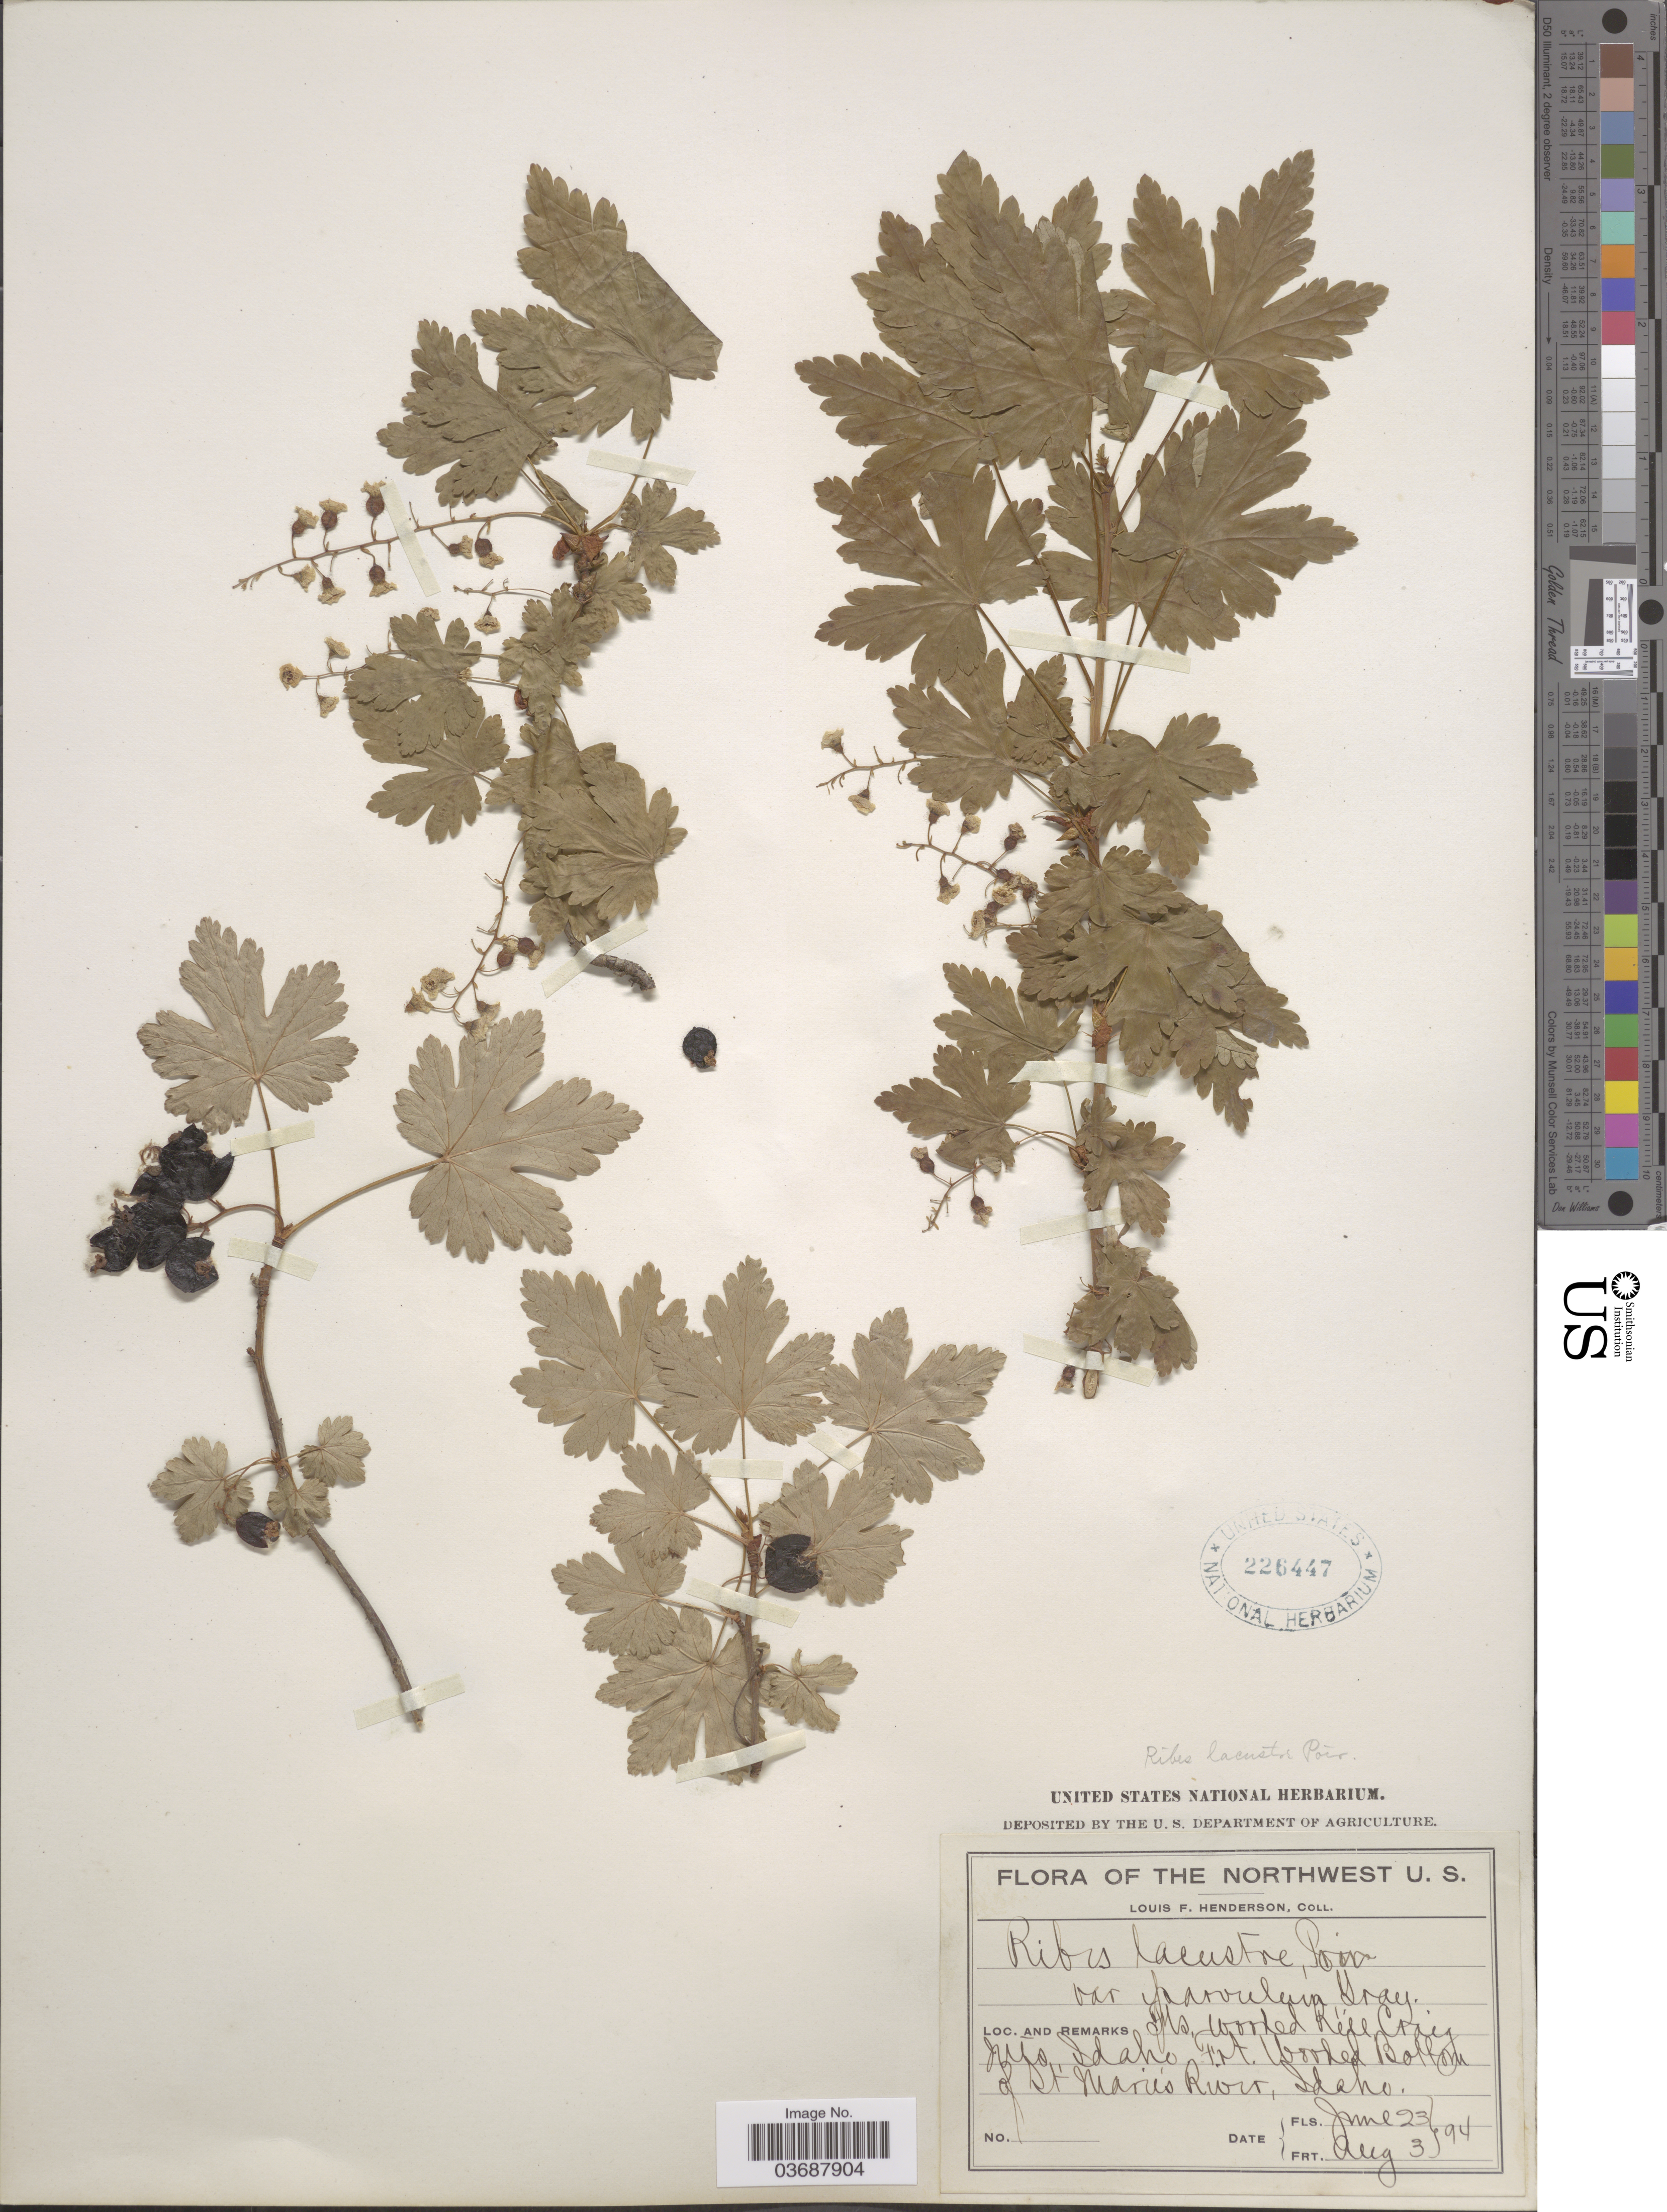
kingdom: Plantae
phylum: Tracheophyta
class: Magnoliopsida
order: Saxifragales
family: Grossulariaceae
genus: Ribes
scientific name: Ribes lacustre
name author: (Pers.) Poir.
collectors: L. Henderson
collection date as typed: Transcribed d/m/y: 23/6/94 to 3/8/94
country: United States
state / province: Idaho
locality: The Northwest U. S. Wooded Réll* Craig Mts. Wooded Bottom of St. Marie's River.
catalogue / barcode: US 226447